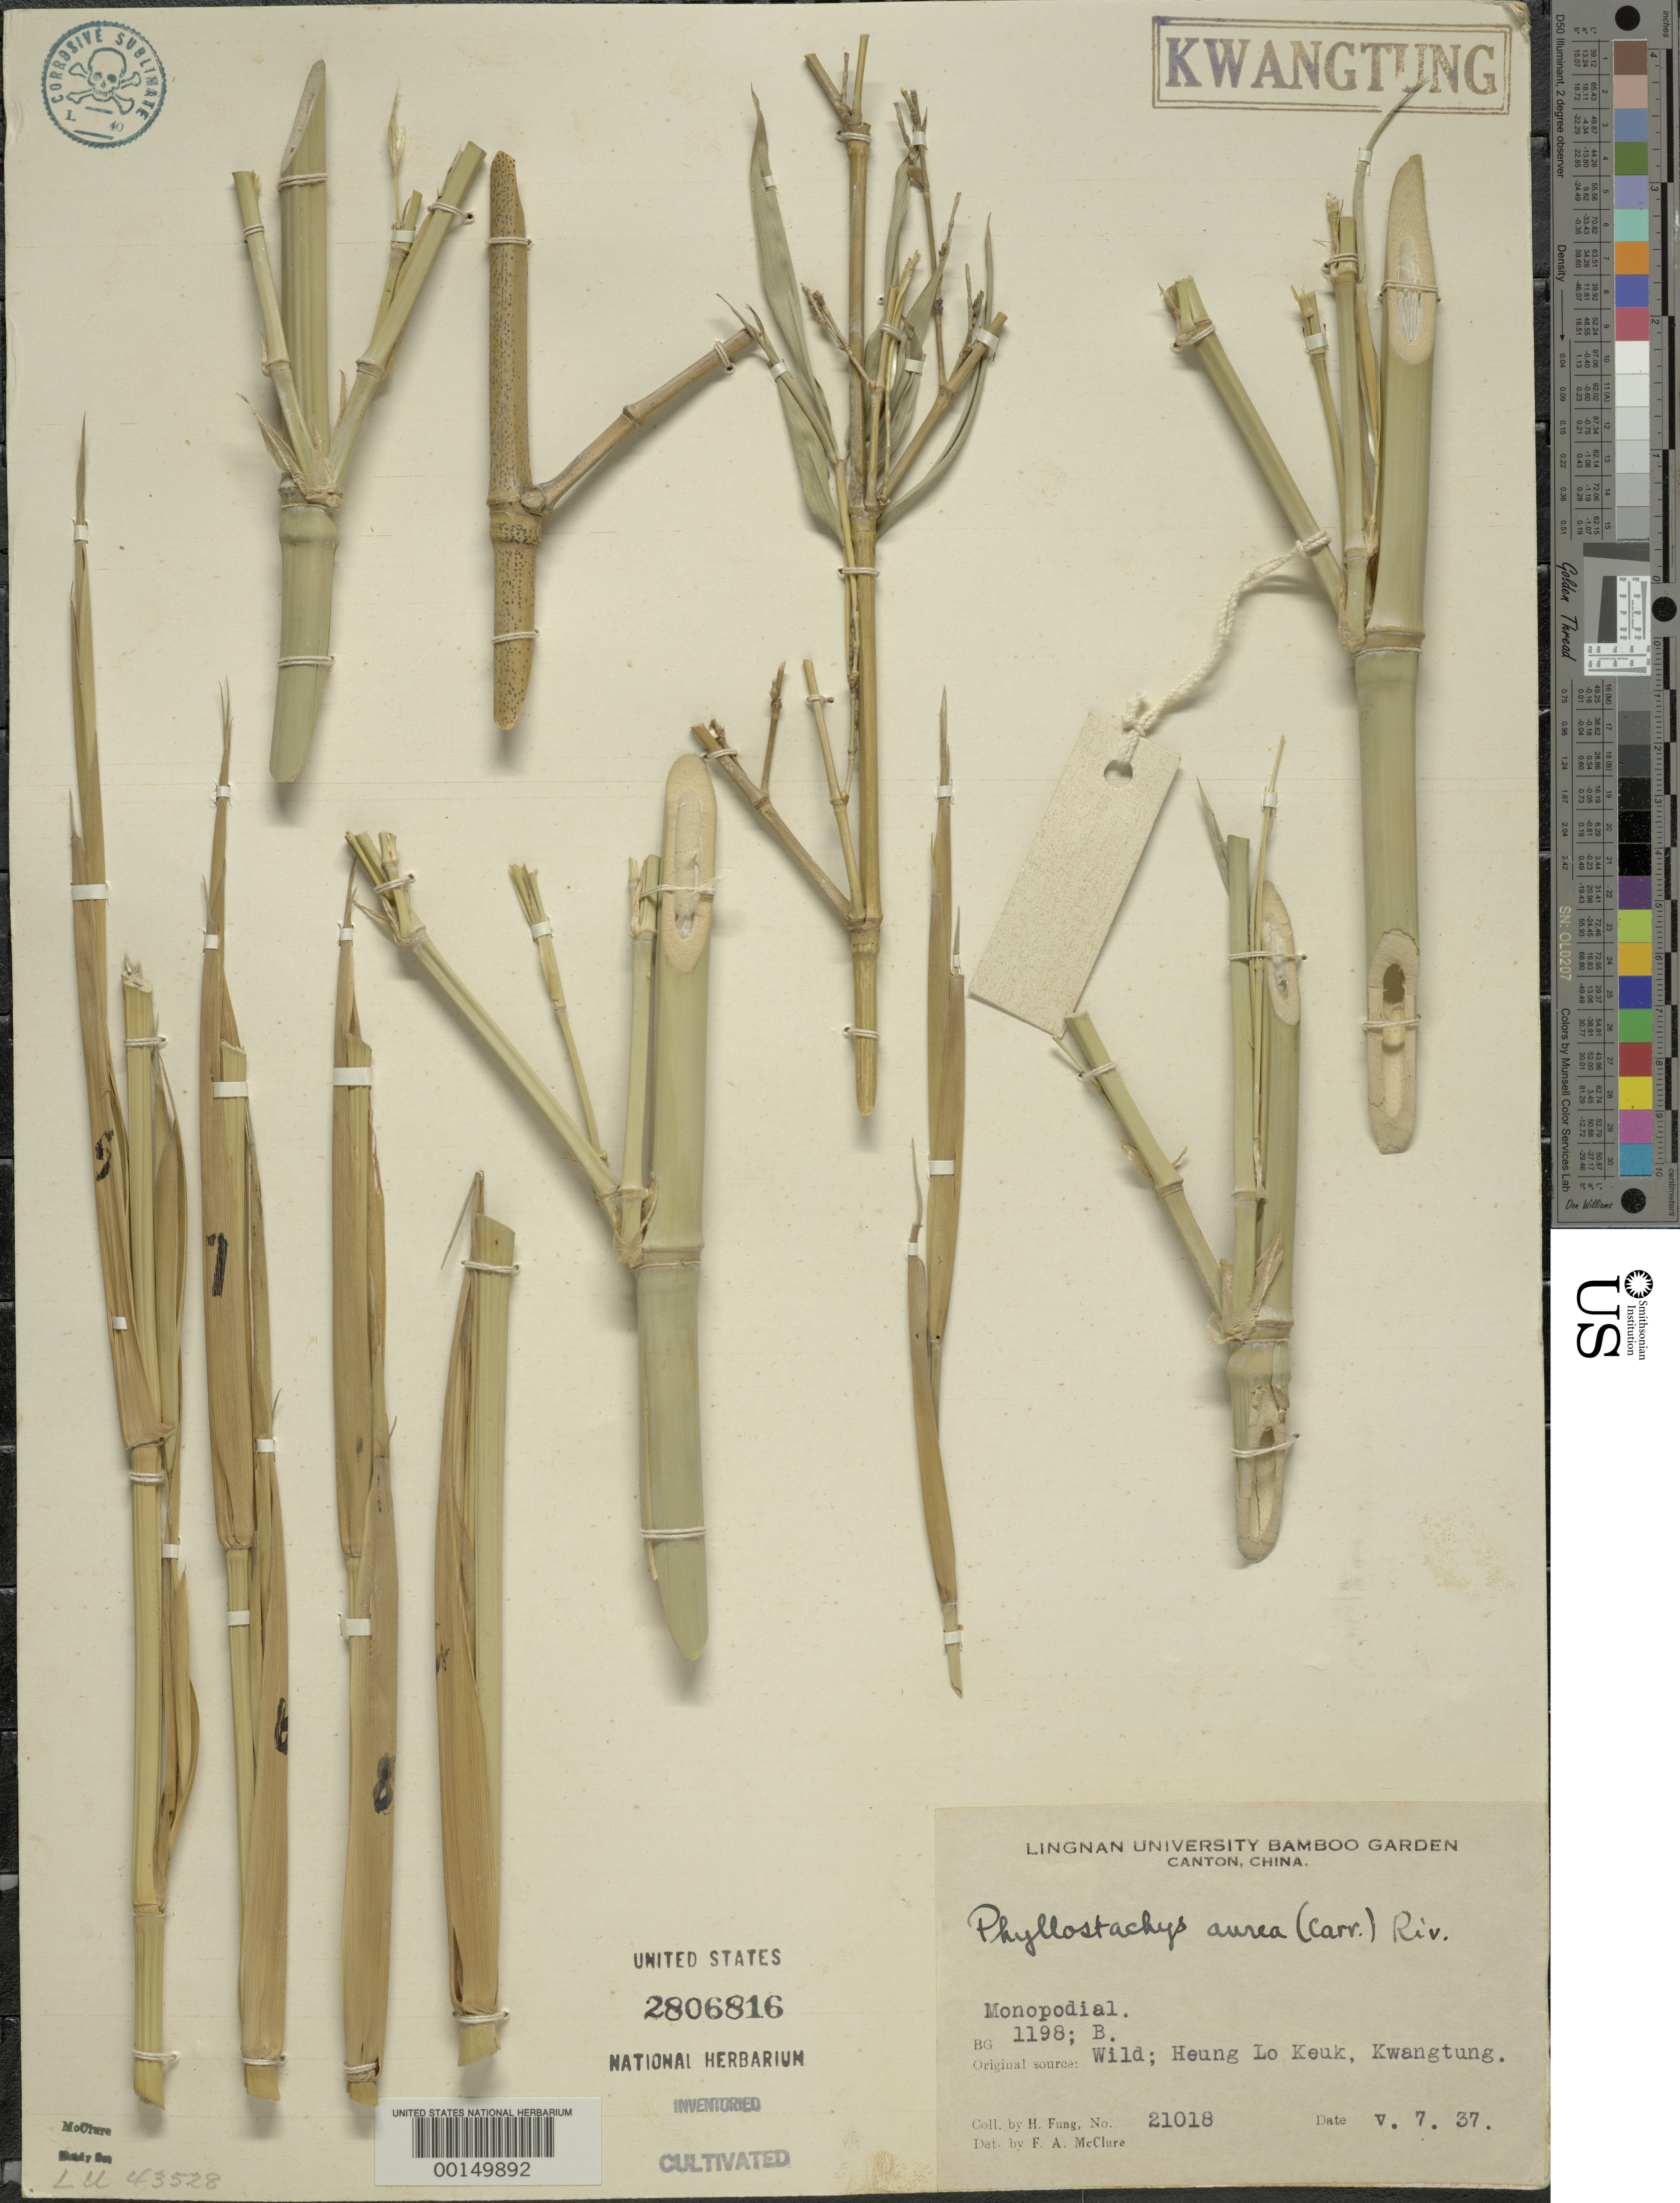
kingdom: Plantae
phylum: Tracheophyta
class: Liliopsida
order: Poales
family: Poaceae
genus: Phyllostachys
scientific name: Phyllostachys aurea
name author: Rivière & C. Rivière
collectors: H. L. Fung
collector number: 21018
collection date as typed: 07 May 1937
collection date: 1937-05-07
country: China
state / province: Guangdong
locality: Heung lo keuk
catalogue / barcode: US 2806816